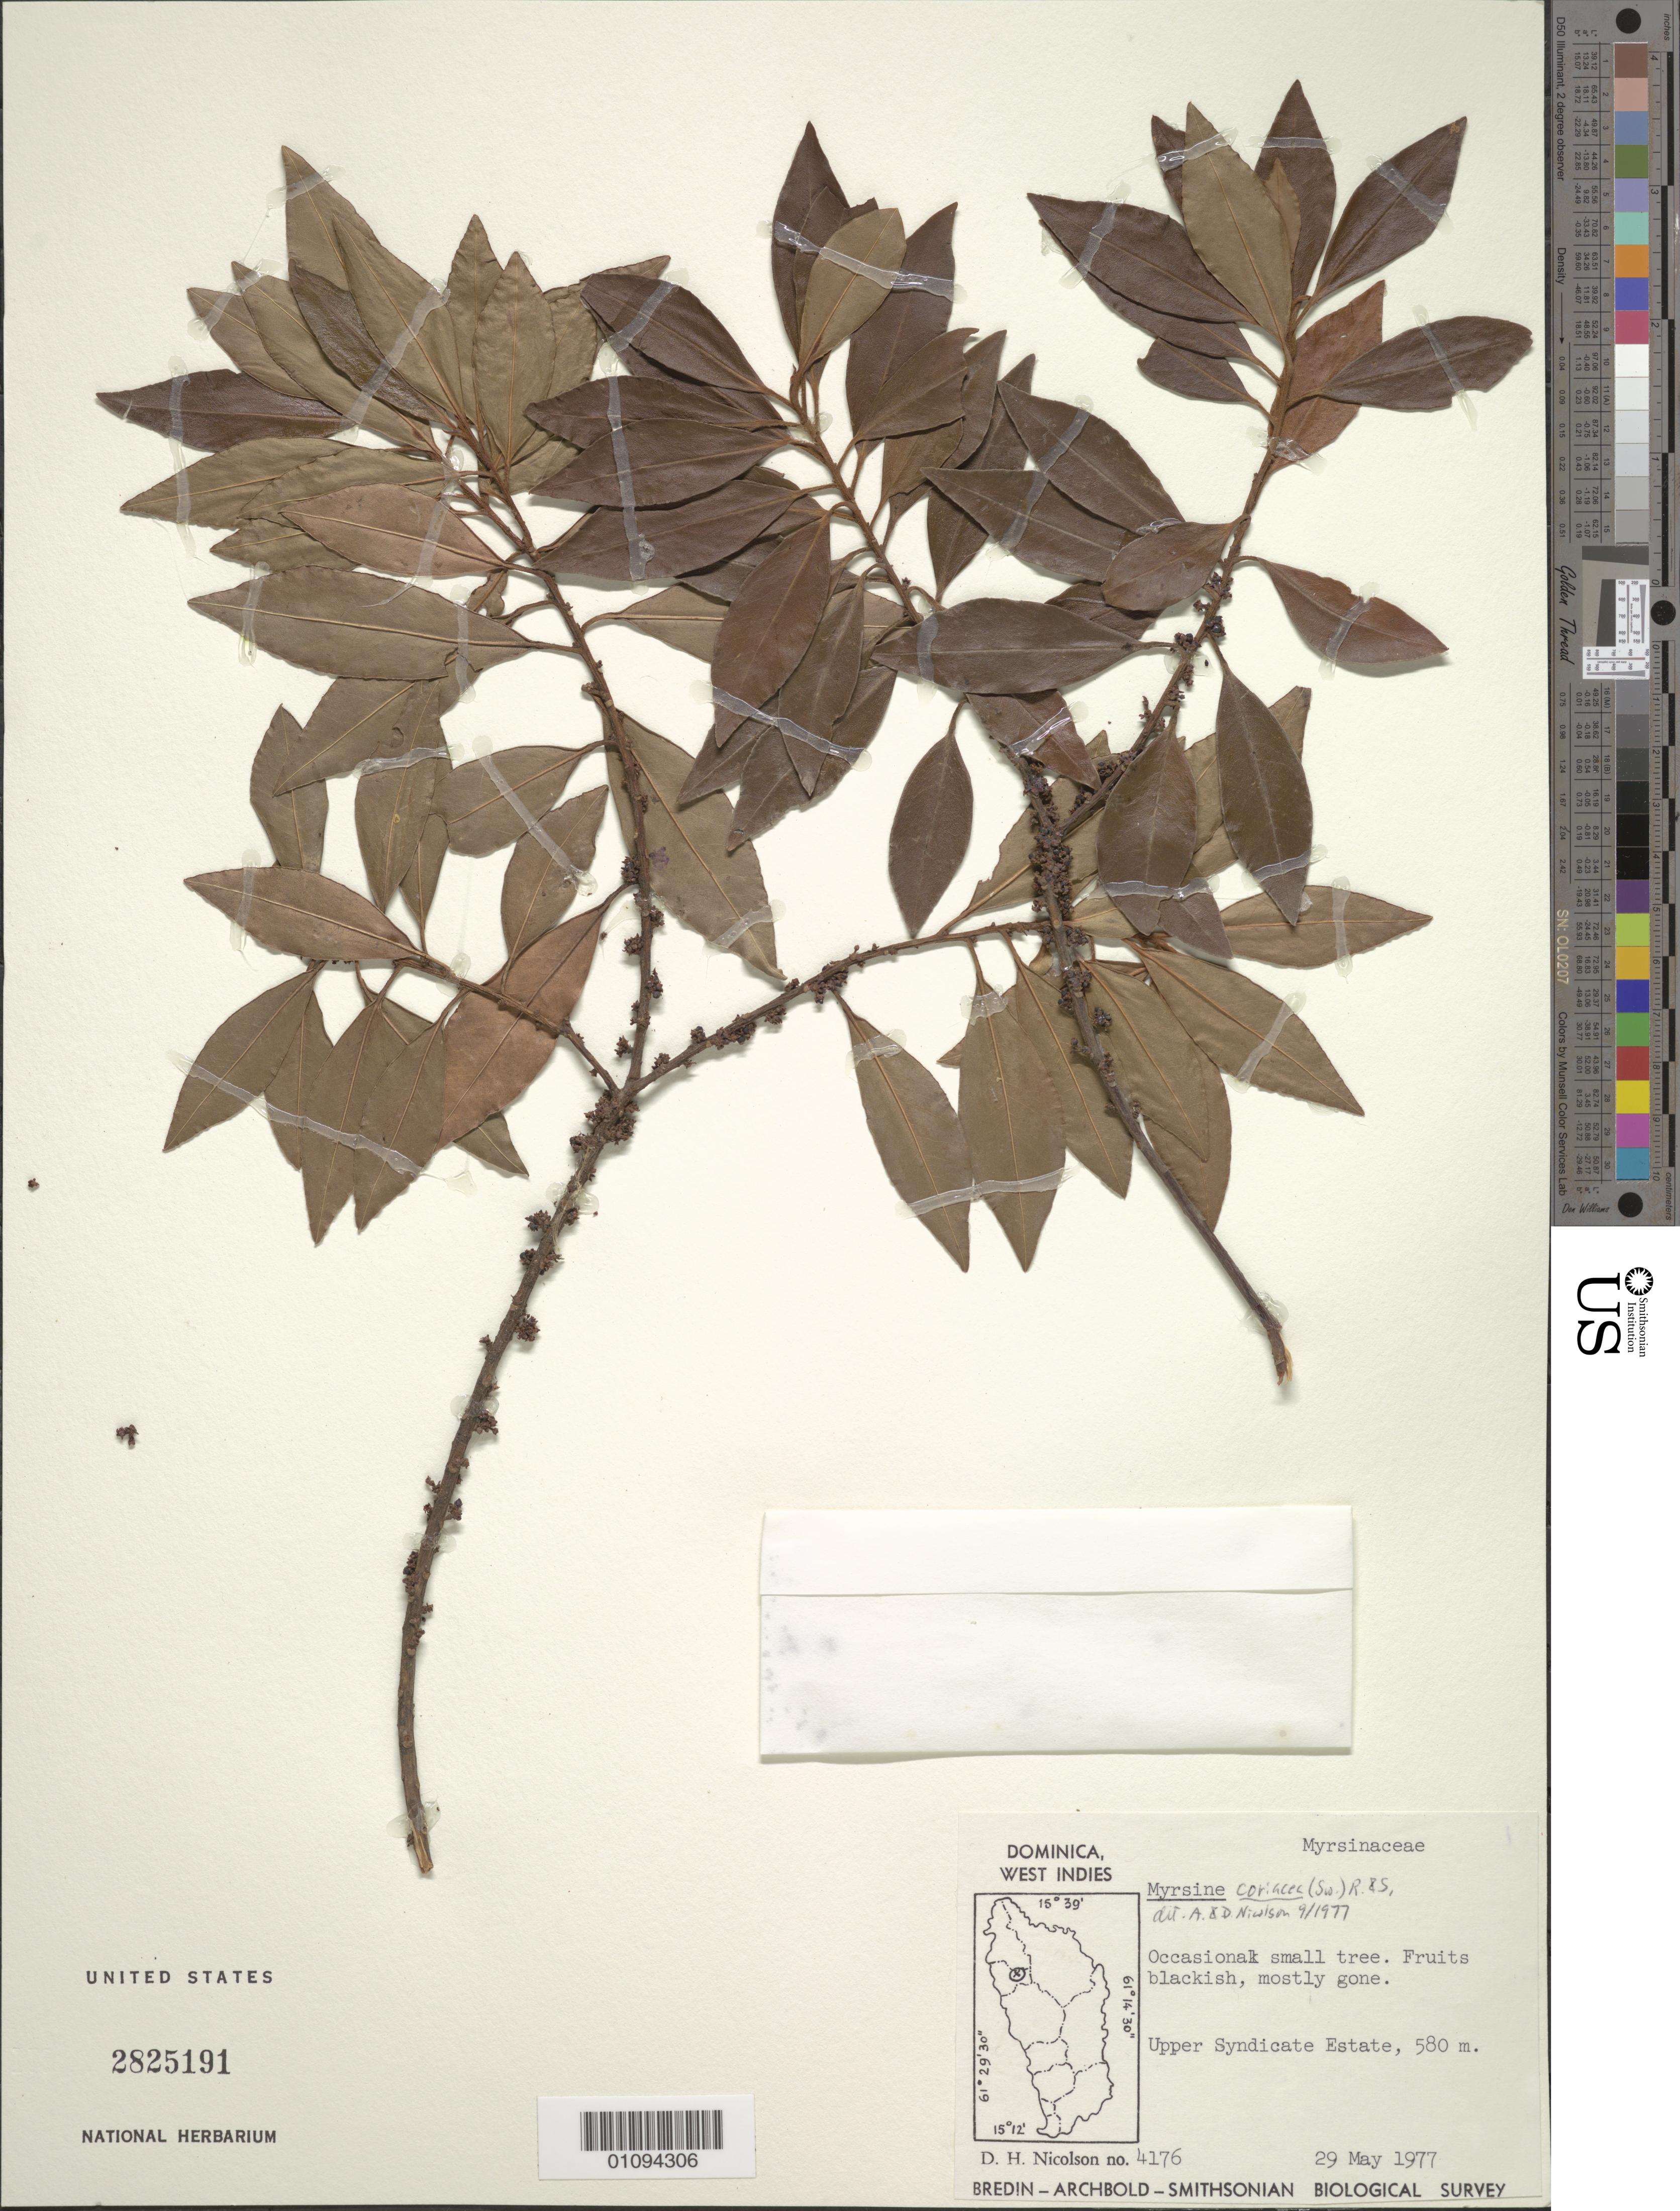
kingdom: Plantae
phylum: Tracheophyta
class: Magnoliopsida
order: Ericales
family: Primulaceae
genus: Myrsine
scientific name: Myrsine coriacea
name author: (Sw.) R. Br. ex Roem. & Schult.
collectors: D. H. Nicolson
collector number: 4176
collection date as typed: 29 May 1977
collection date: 1977-05-29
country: Dominica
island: Dominica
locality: Upper Syndicate Estate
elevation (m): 580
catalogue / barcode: US 2825191